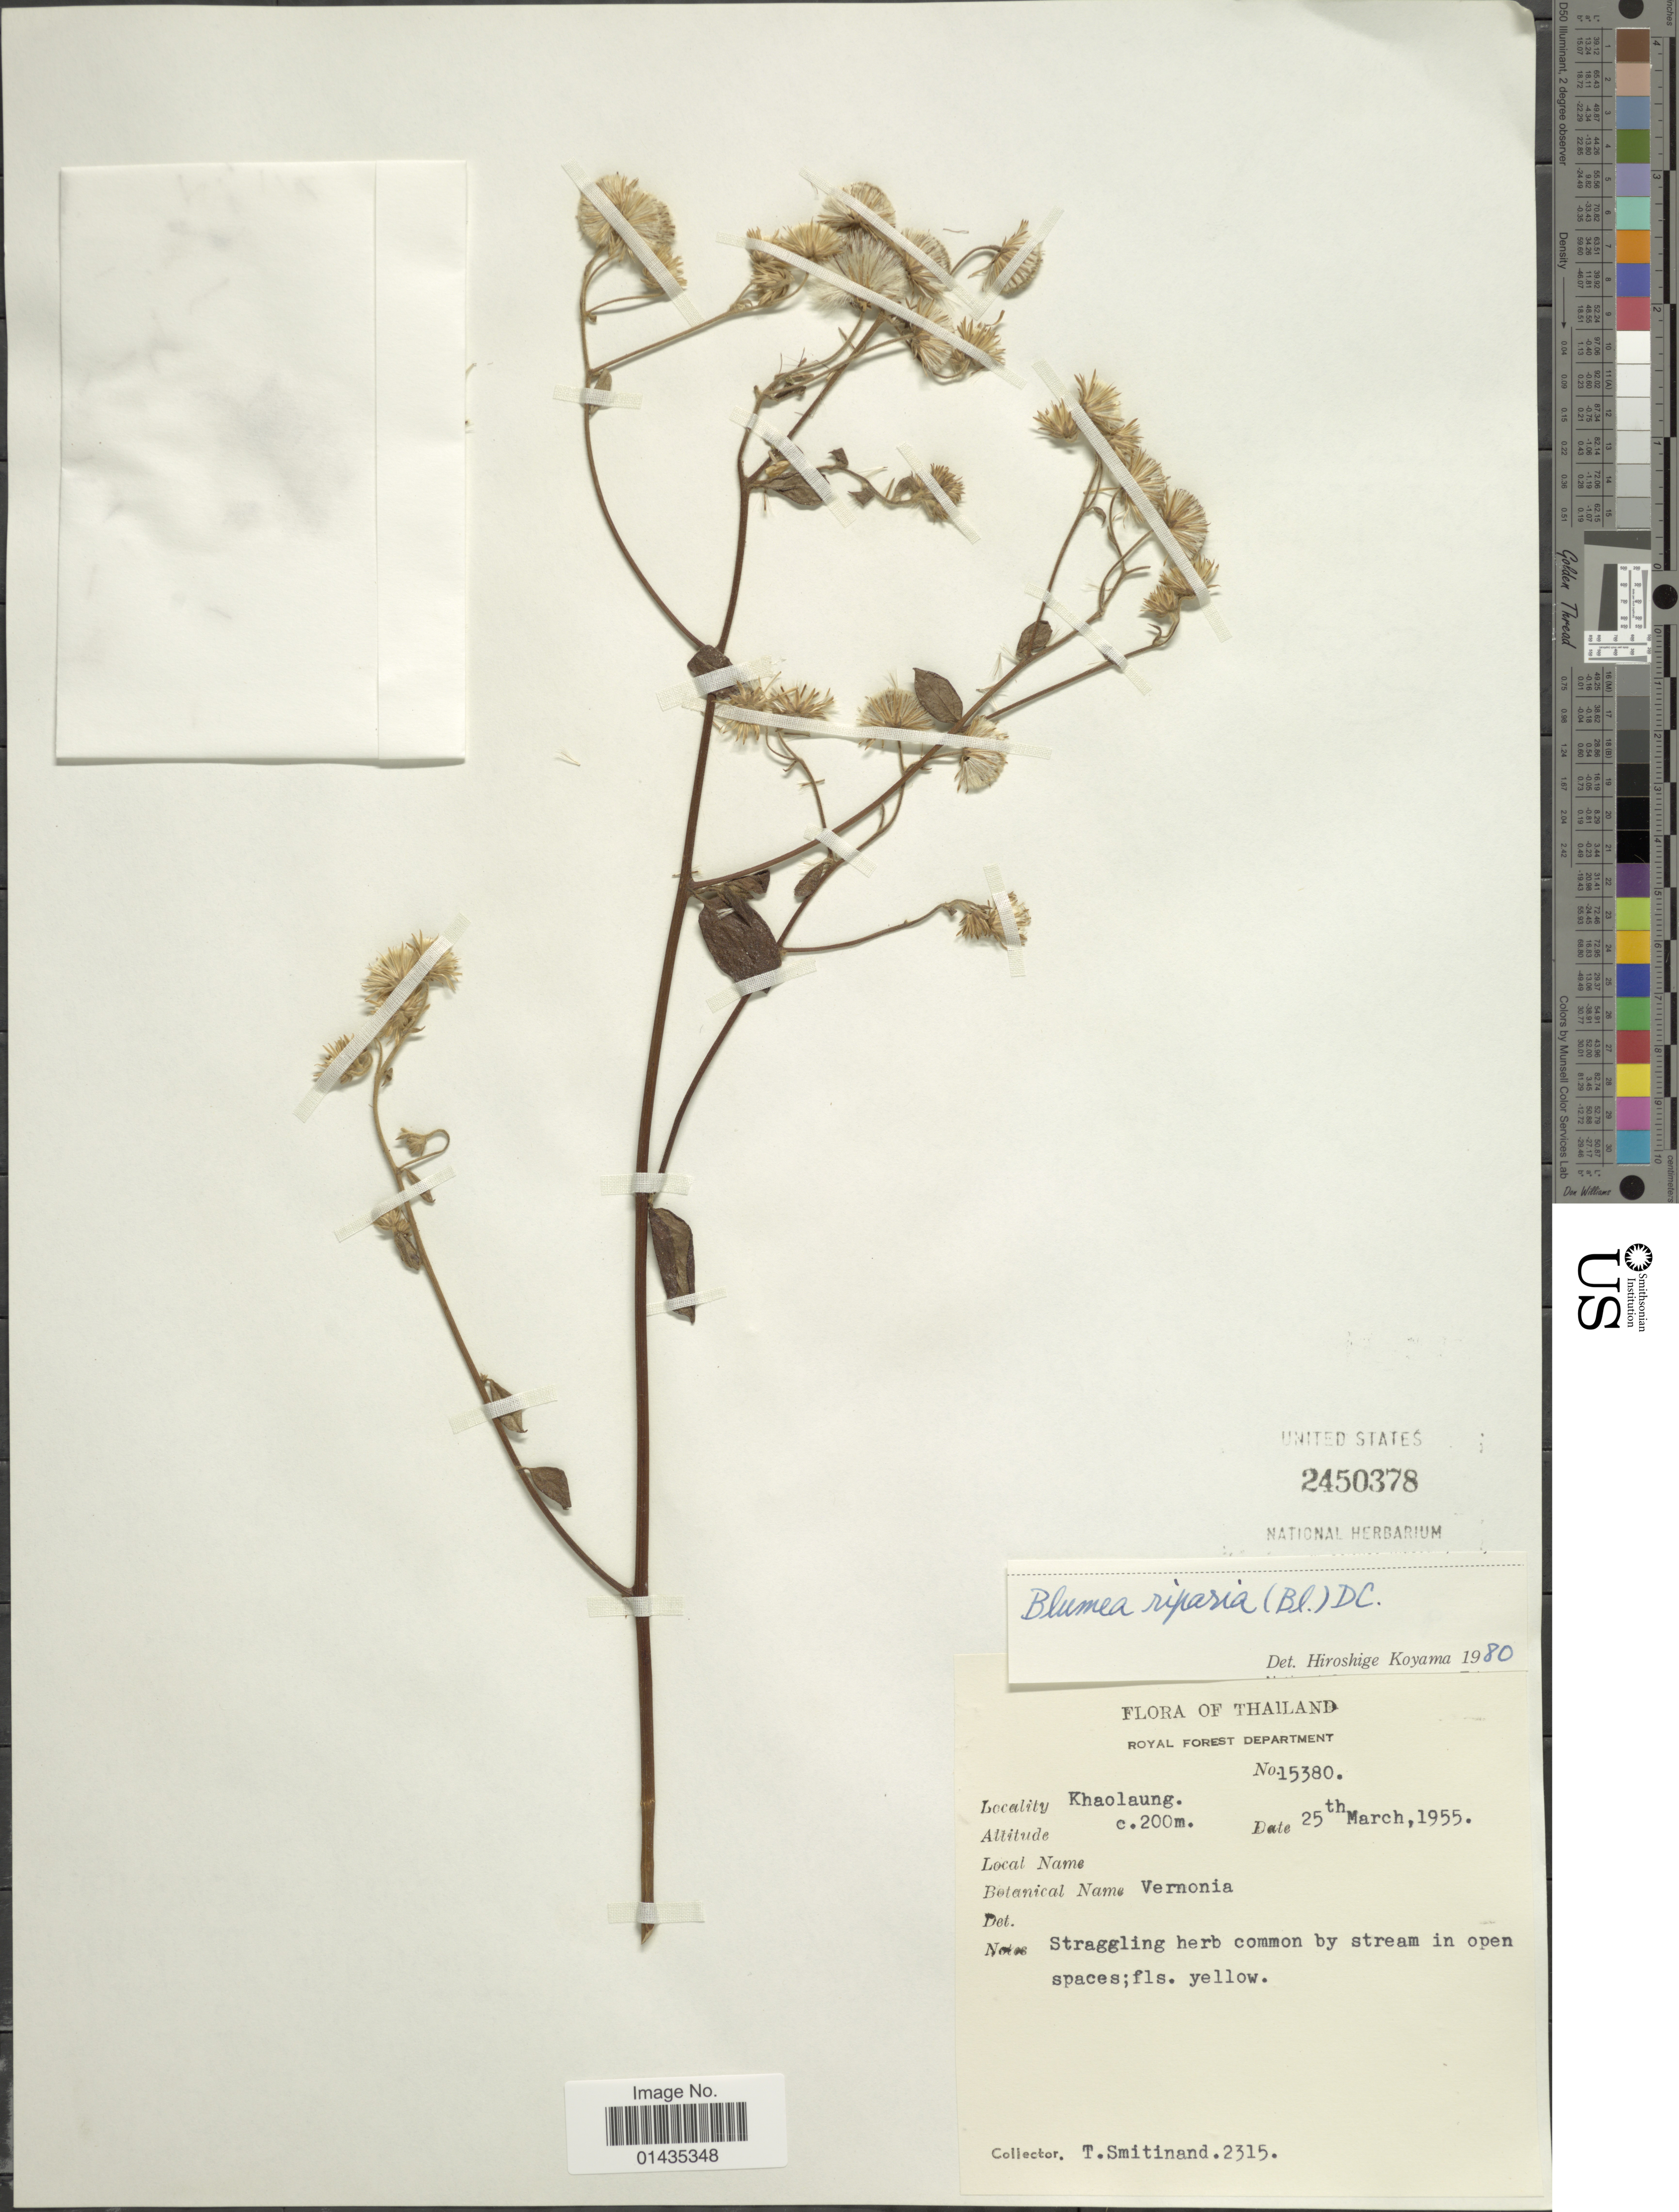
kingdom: Plantae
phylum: Tracheophyta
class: Magnoliopsida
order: Asterales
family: Asteraceae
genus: Blumea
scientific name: Blumea riparia var. riparia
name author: (Blume) DC.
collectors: T. Smitinand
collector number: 2315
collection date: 1955-03-25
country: Thailand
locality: Khaolaung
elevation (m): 200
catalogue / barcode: US 2450378